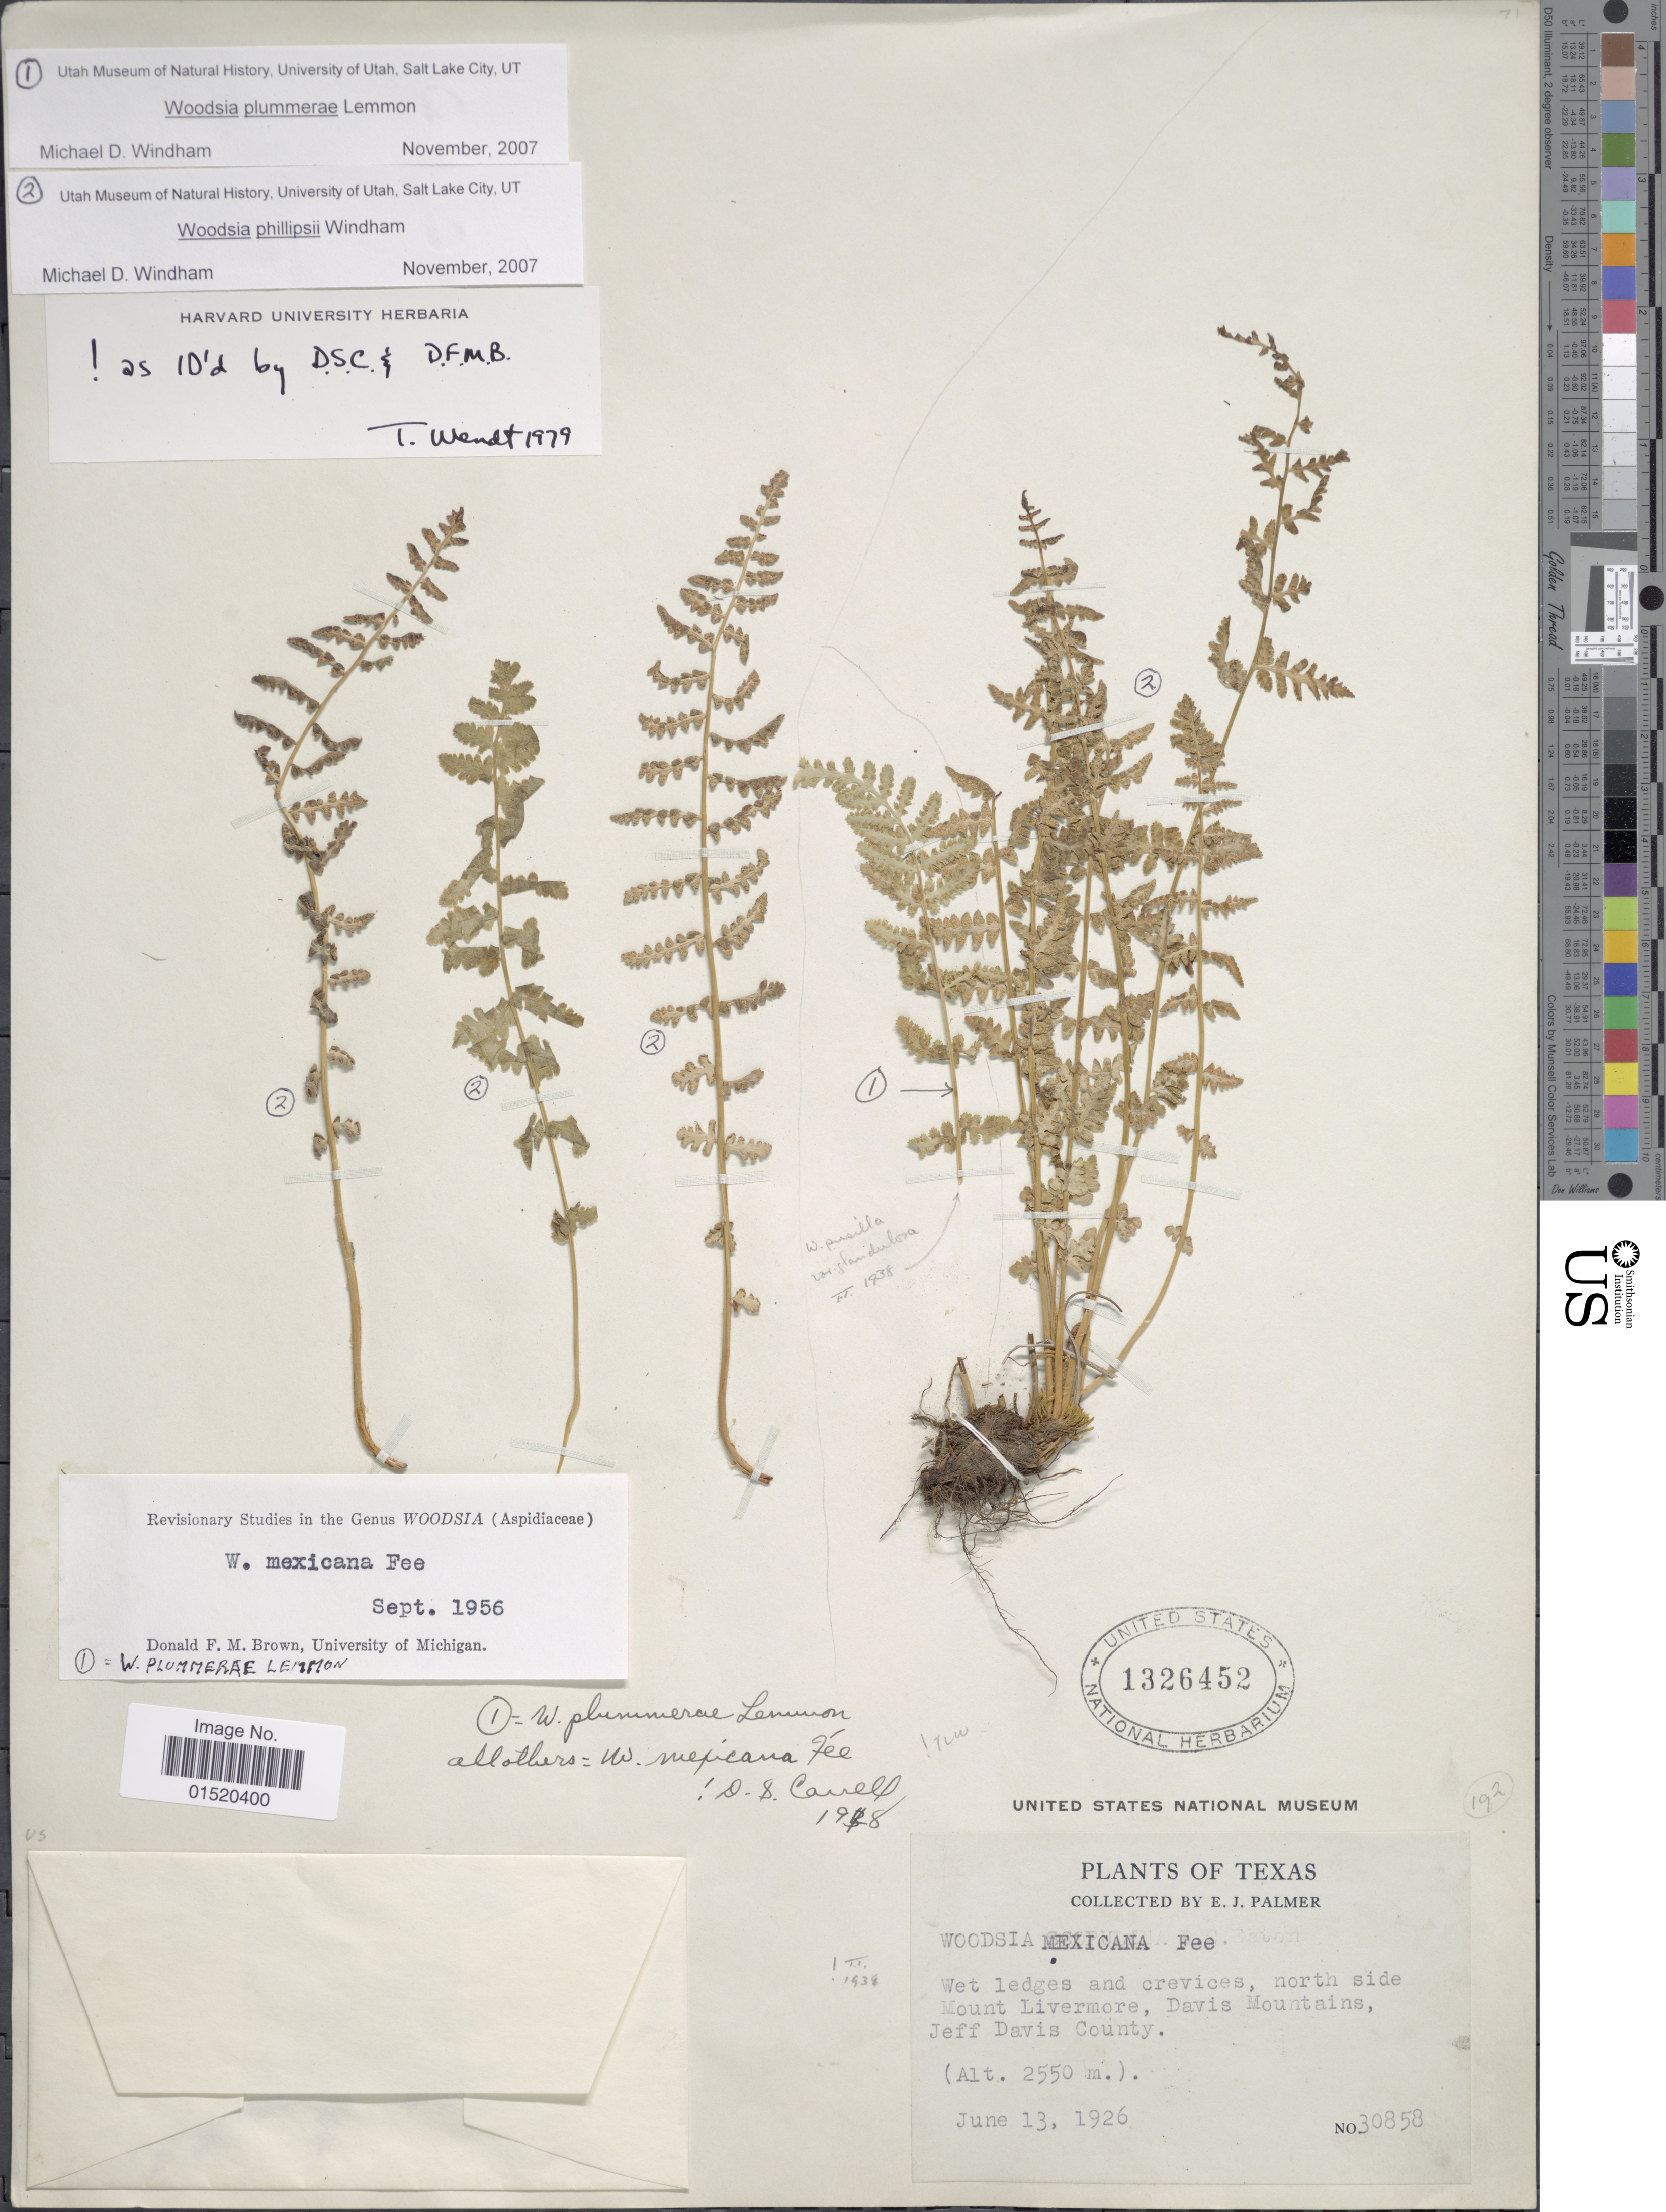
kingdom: Plantae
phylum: Tracheophyta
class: Polypodiopsida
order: Polypodiales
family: Woodsiaceae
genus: Woodsia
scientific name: Woodsia phillipsii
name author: Windham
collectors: E. J. Palmer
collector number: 30858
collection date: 1926-06-13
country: United States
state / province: Texas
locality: North side Mount Livermore, Davis Mountains, Jeff Davis County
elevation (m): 2550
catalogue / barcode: US 1326452